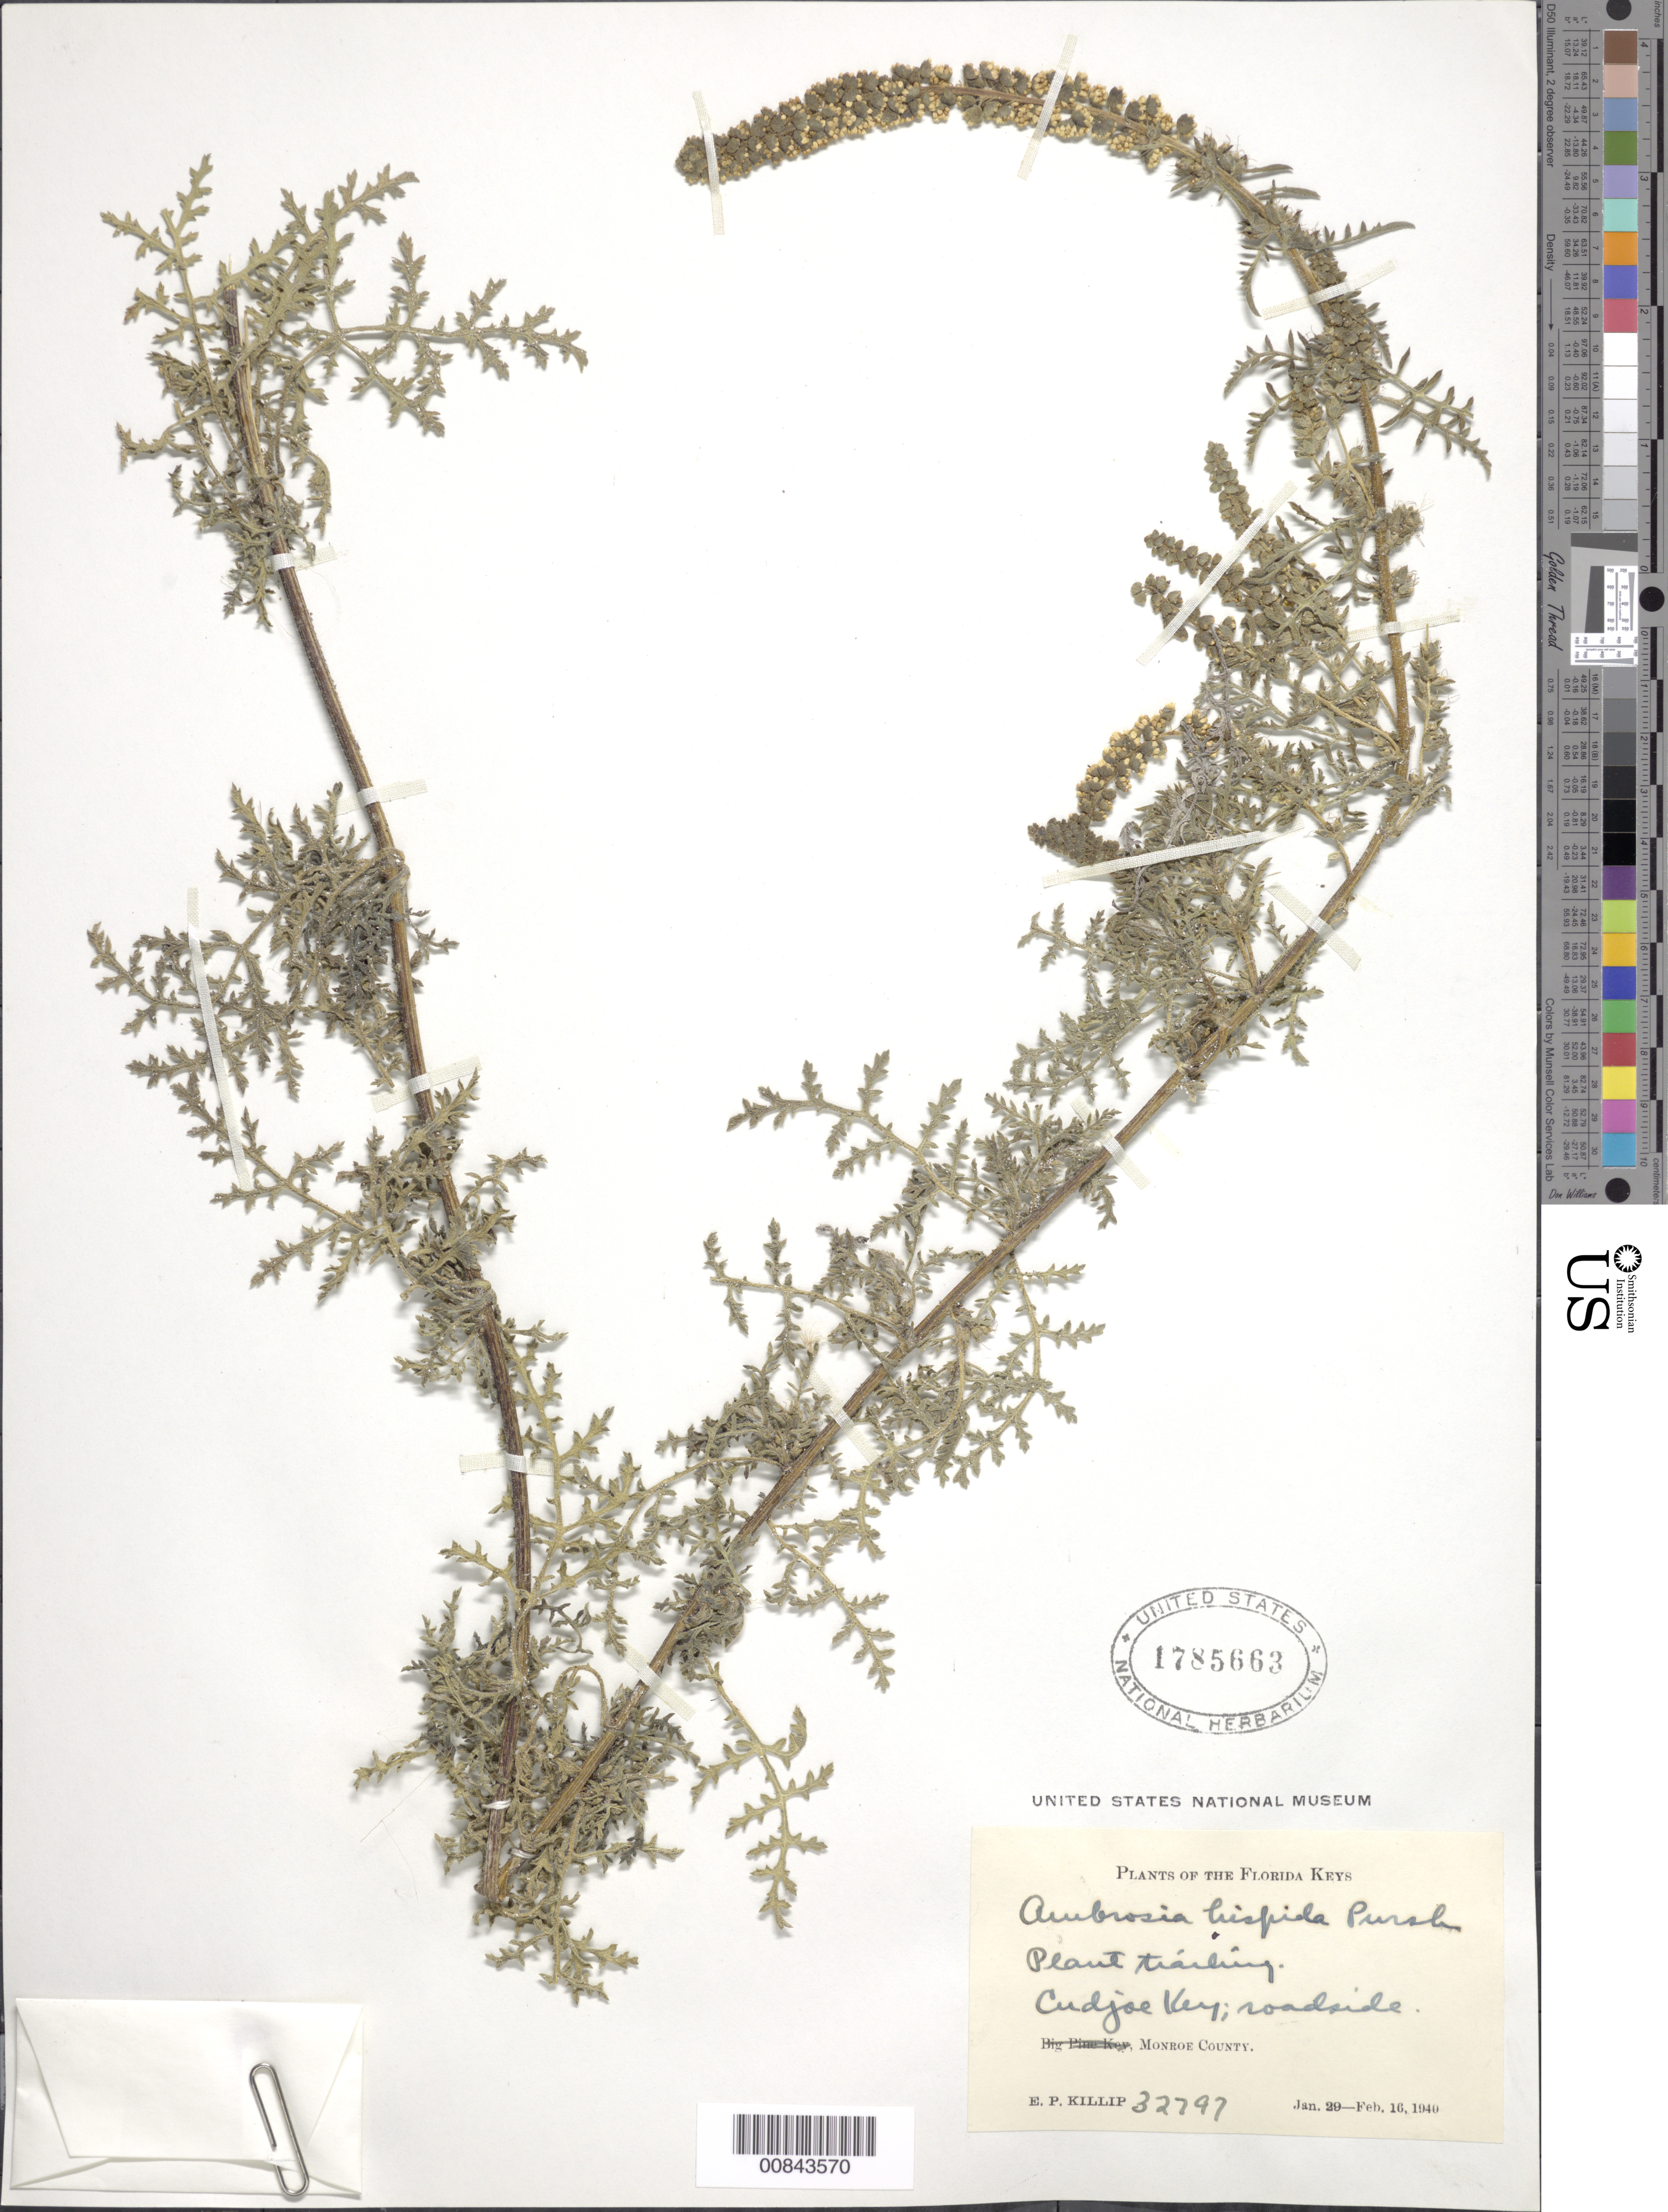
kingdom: Plantae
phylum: Tracheophyta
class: Magnoliopsida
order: Asterales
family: Asteraceae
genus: Ambrosia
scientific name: Ambrosia hispida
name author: Pursh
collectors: E. P. Killip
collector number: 32797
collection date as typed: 29 Jan 1940 to 16 Feb 1940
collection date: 1940-01-29/1940-02-16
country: United States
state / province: Florida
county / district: Monroe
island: Cudjoe Key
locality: Cudjoe Key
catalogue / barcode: US 1785663